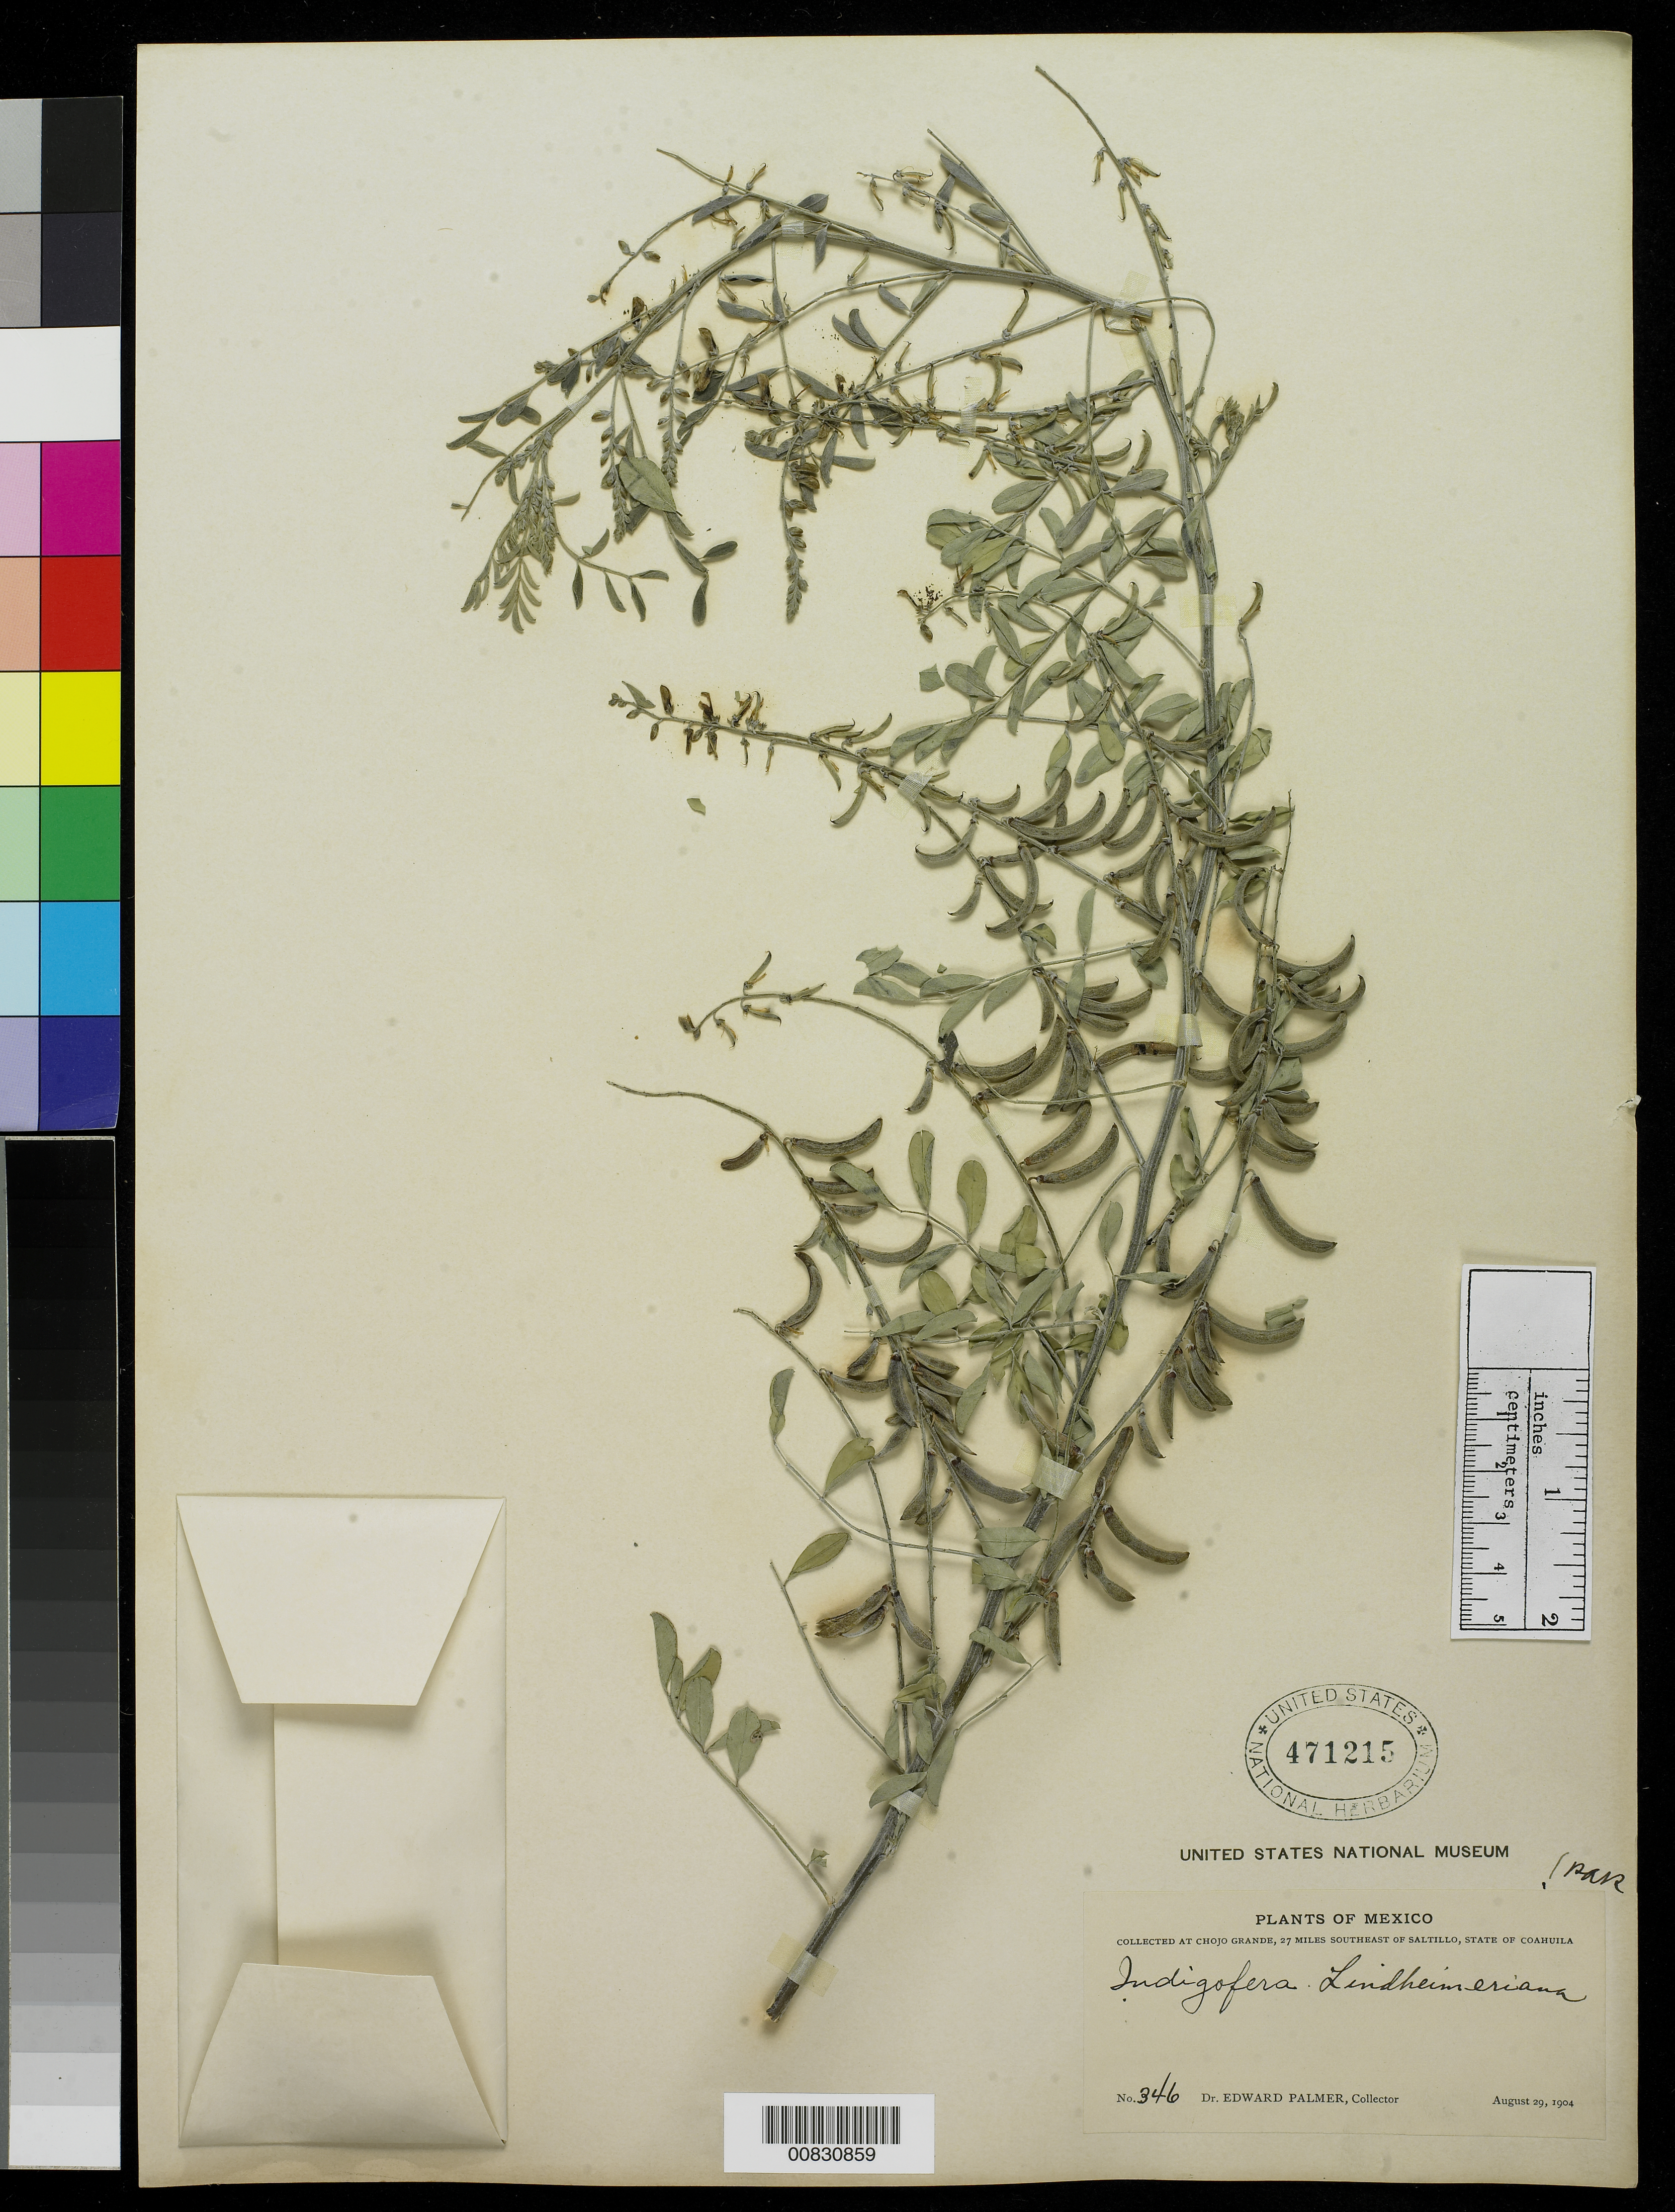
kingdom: Plantae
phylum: Tracheophyta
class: Magnoliopsida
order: Fabales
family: Fabaceae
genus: Indigofera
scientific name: Indigofera lindheimeriana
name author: Scheele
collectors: E. Palmer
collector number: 346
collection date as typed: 29 Aug 1904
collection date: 1904-08-29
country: Mexico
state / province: Coahuila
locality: Chojo Grande, 27 miles southeast of Saltillo, Coahuila.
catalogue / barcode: US 471215